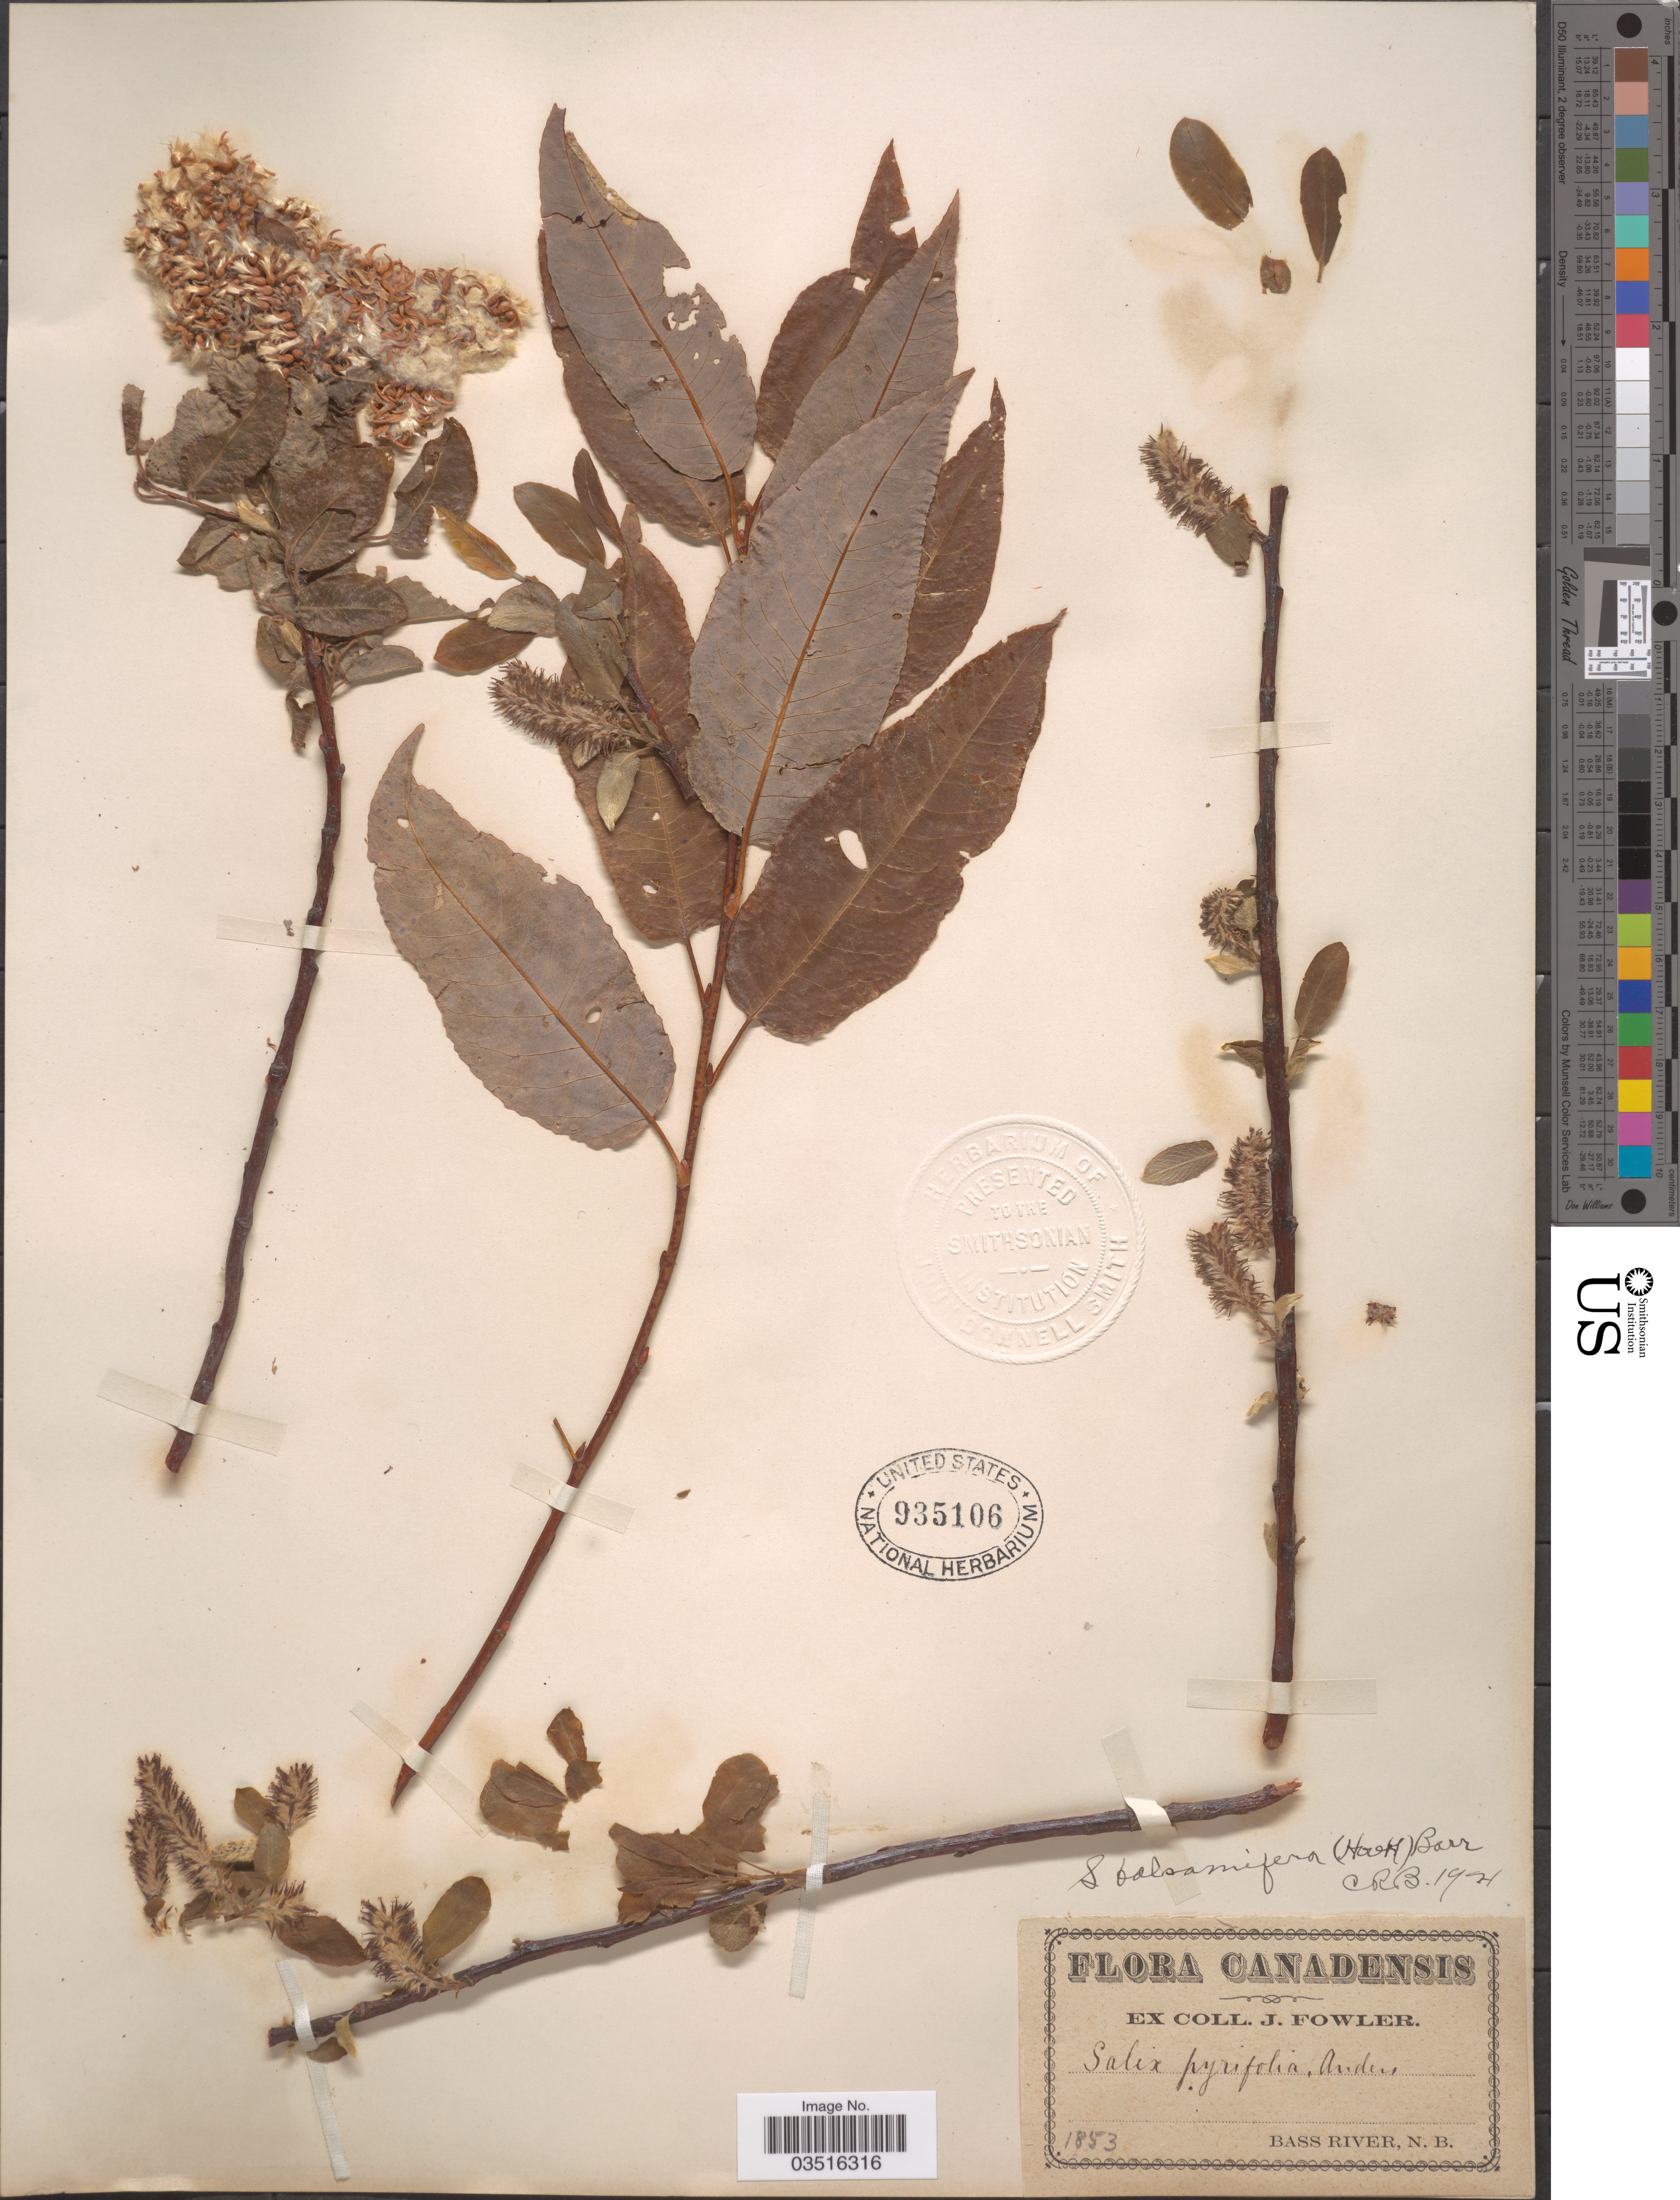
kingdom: Plantae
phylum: Tracheophyta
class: Magnoliopsida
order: Malpighiales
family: Salicaceae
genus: Salix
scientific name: Salix pyrifolia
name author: Ledeb.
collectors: J. Fowler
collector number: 1853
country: Canada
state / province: New Brunswick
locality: Bass River.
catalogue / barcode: US 935106